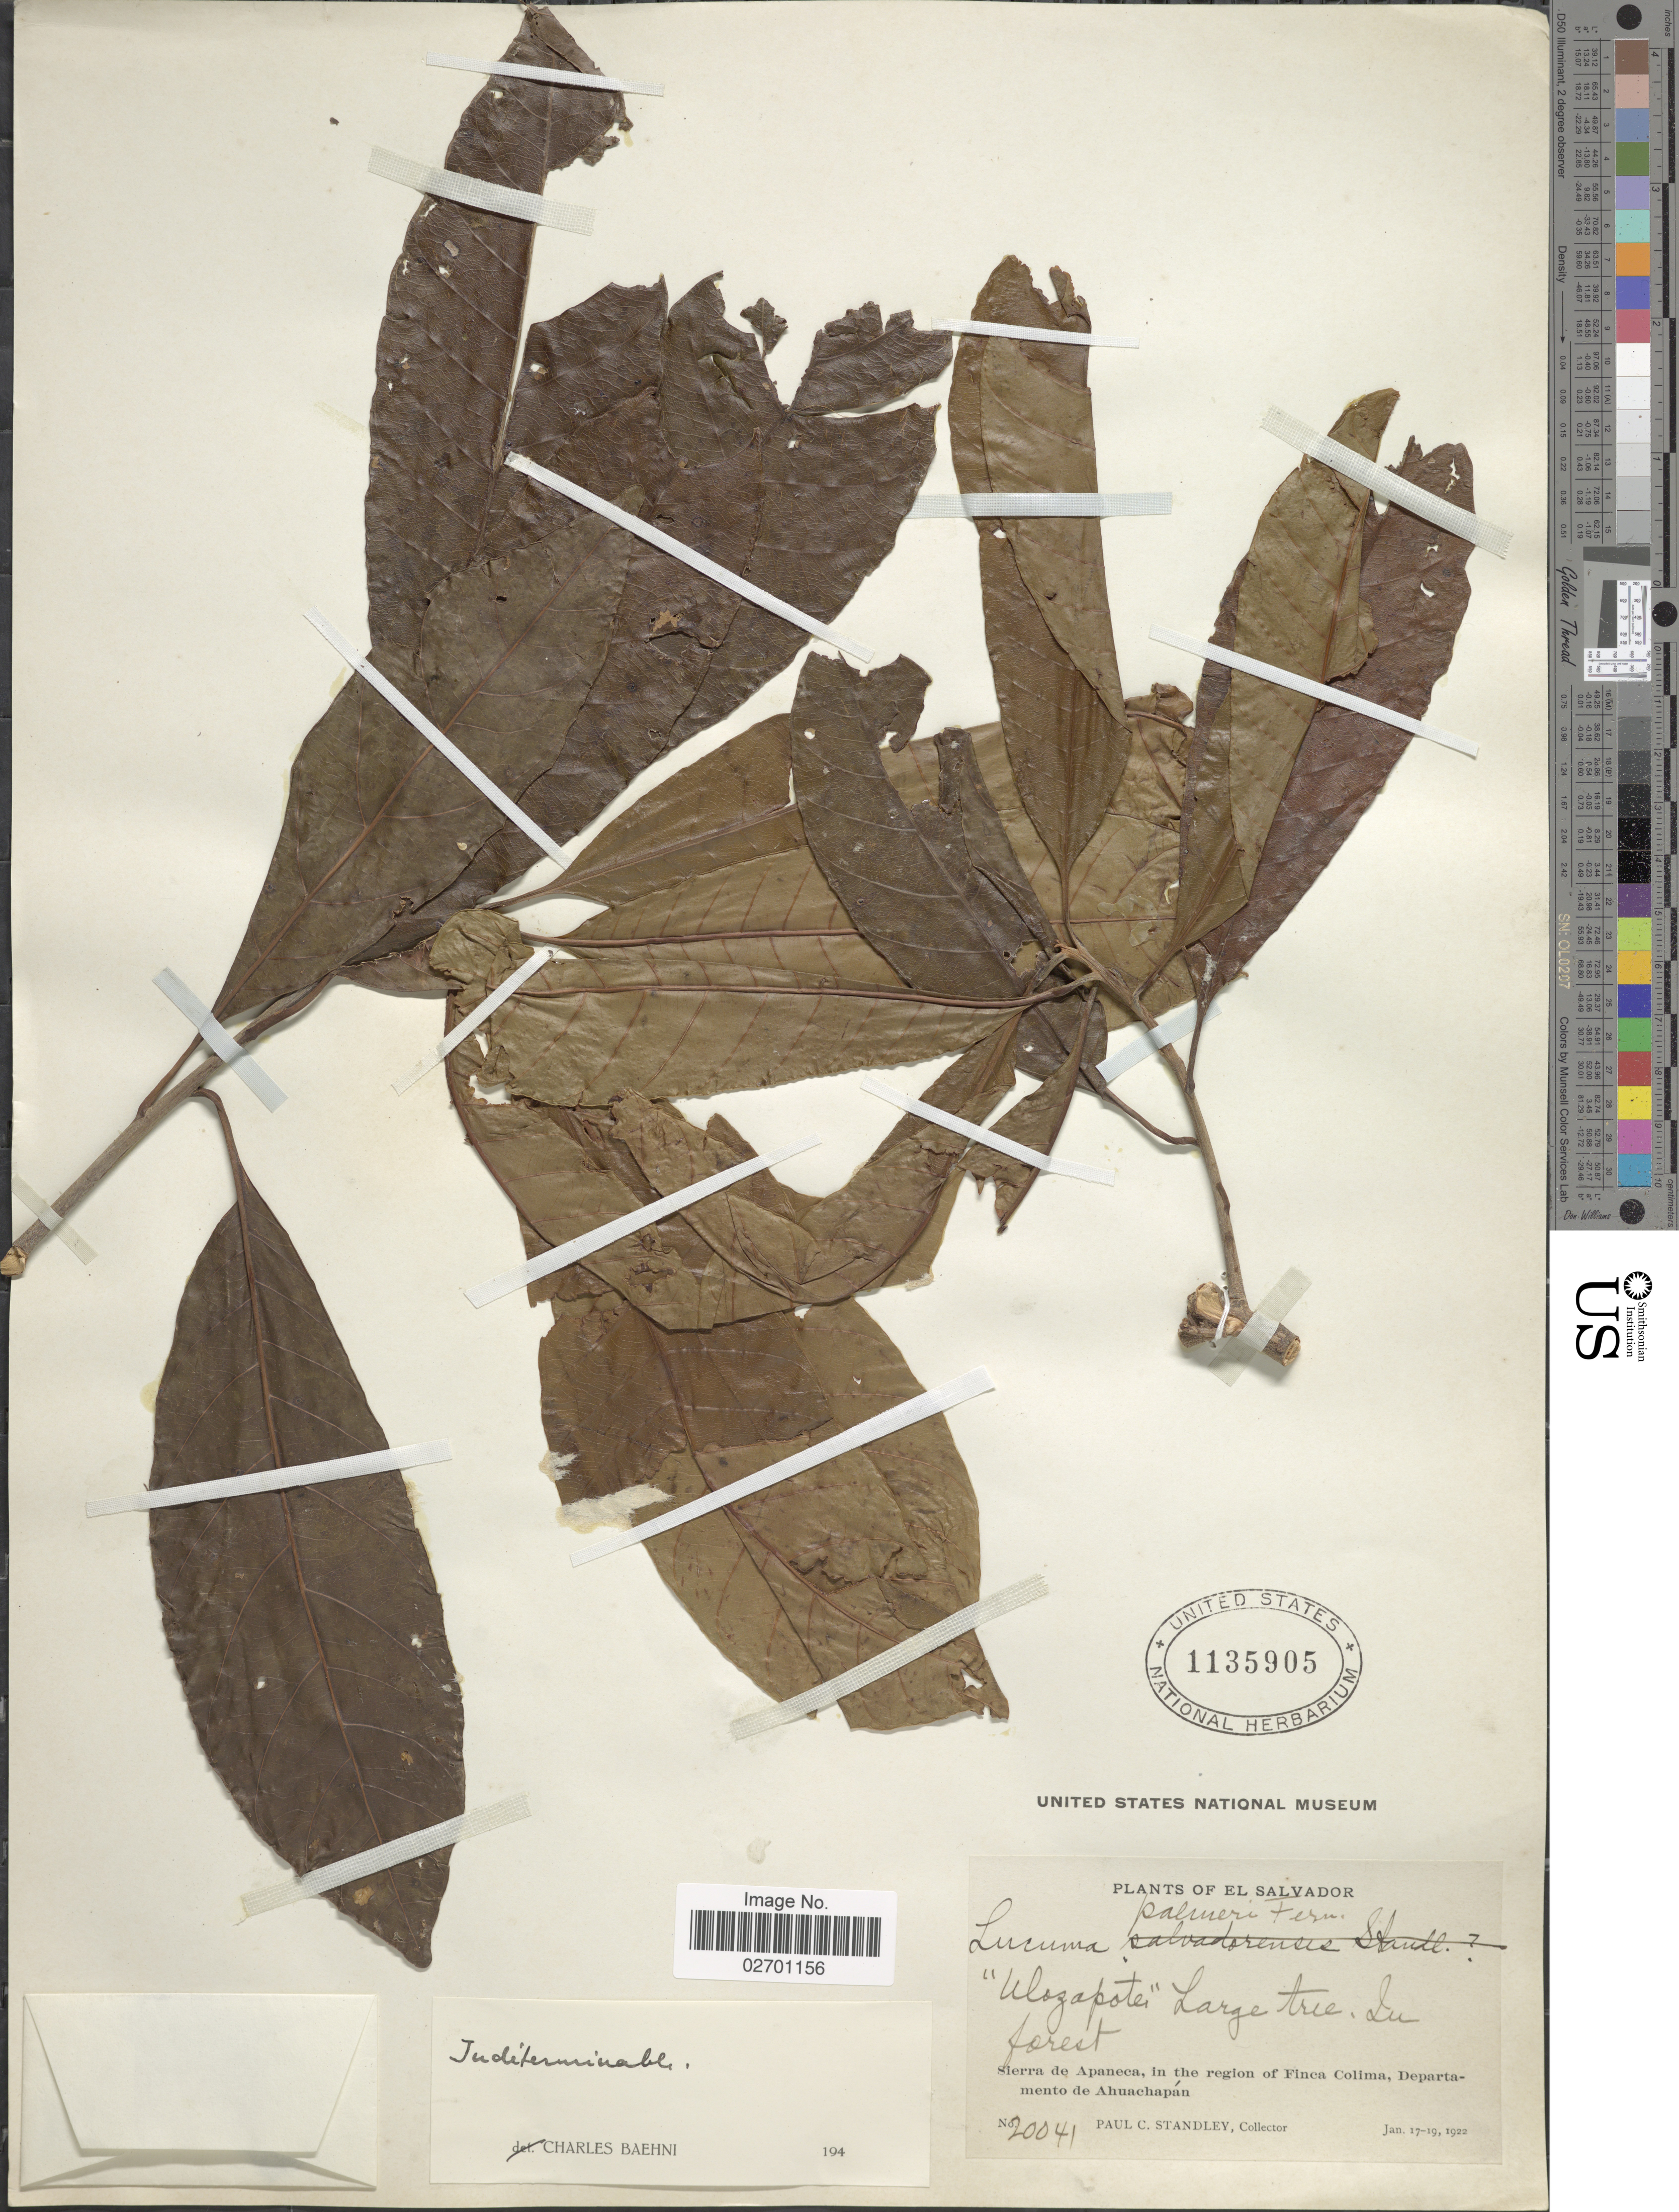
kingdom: Plantae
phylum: Tracheophyta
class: Magnoliopsida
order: Ericales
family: Sapotaceae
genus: Pouteria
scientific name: Pouteria campechiana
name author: (Kunth) Baehni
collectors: P. C. Standley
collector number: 20041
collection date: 1922-01-17/1922-01-19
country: El Salvador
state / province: Ahuachapan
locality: Sierra de Apaneca, in the region of Finca Colima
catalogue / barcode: US 1135905